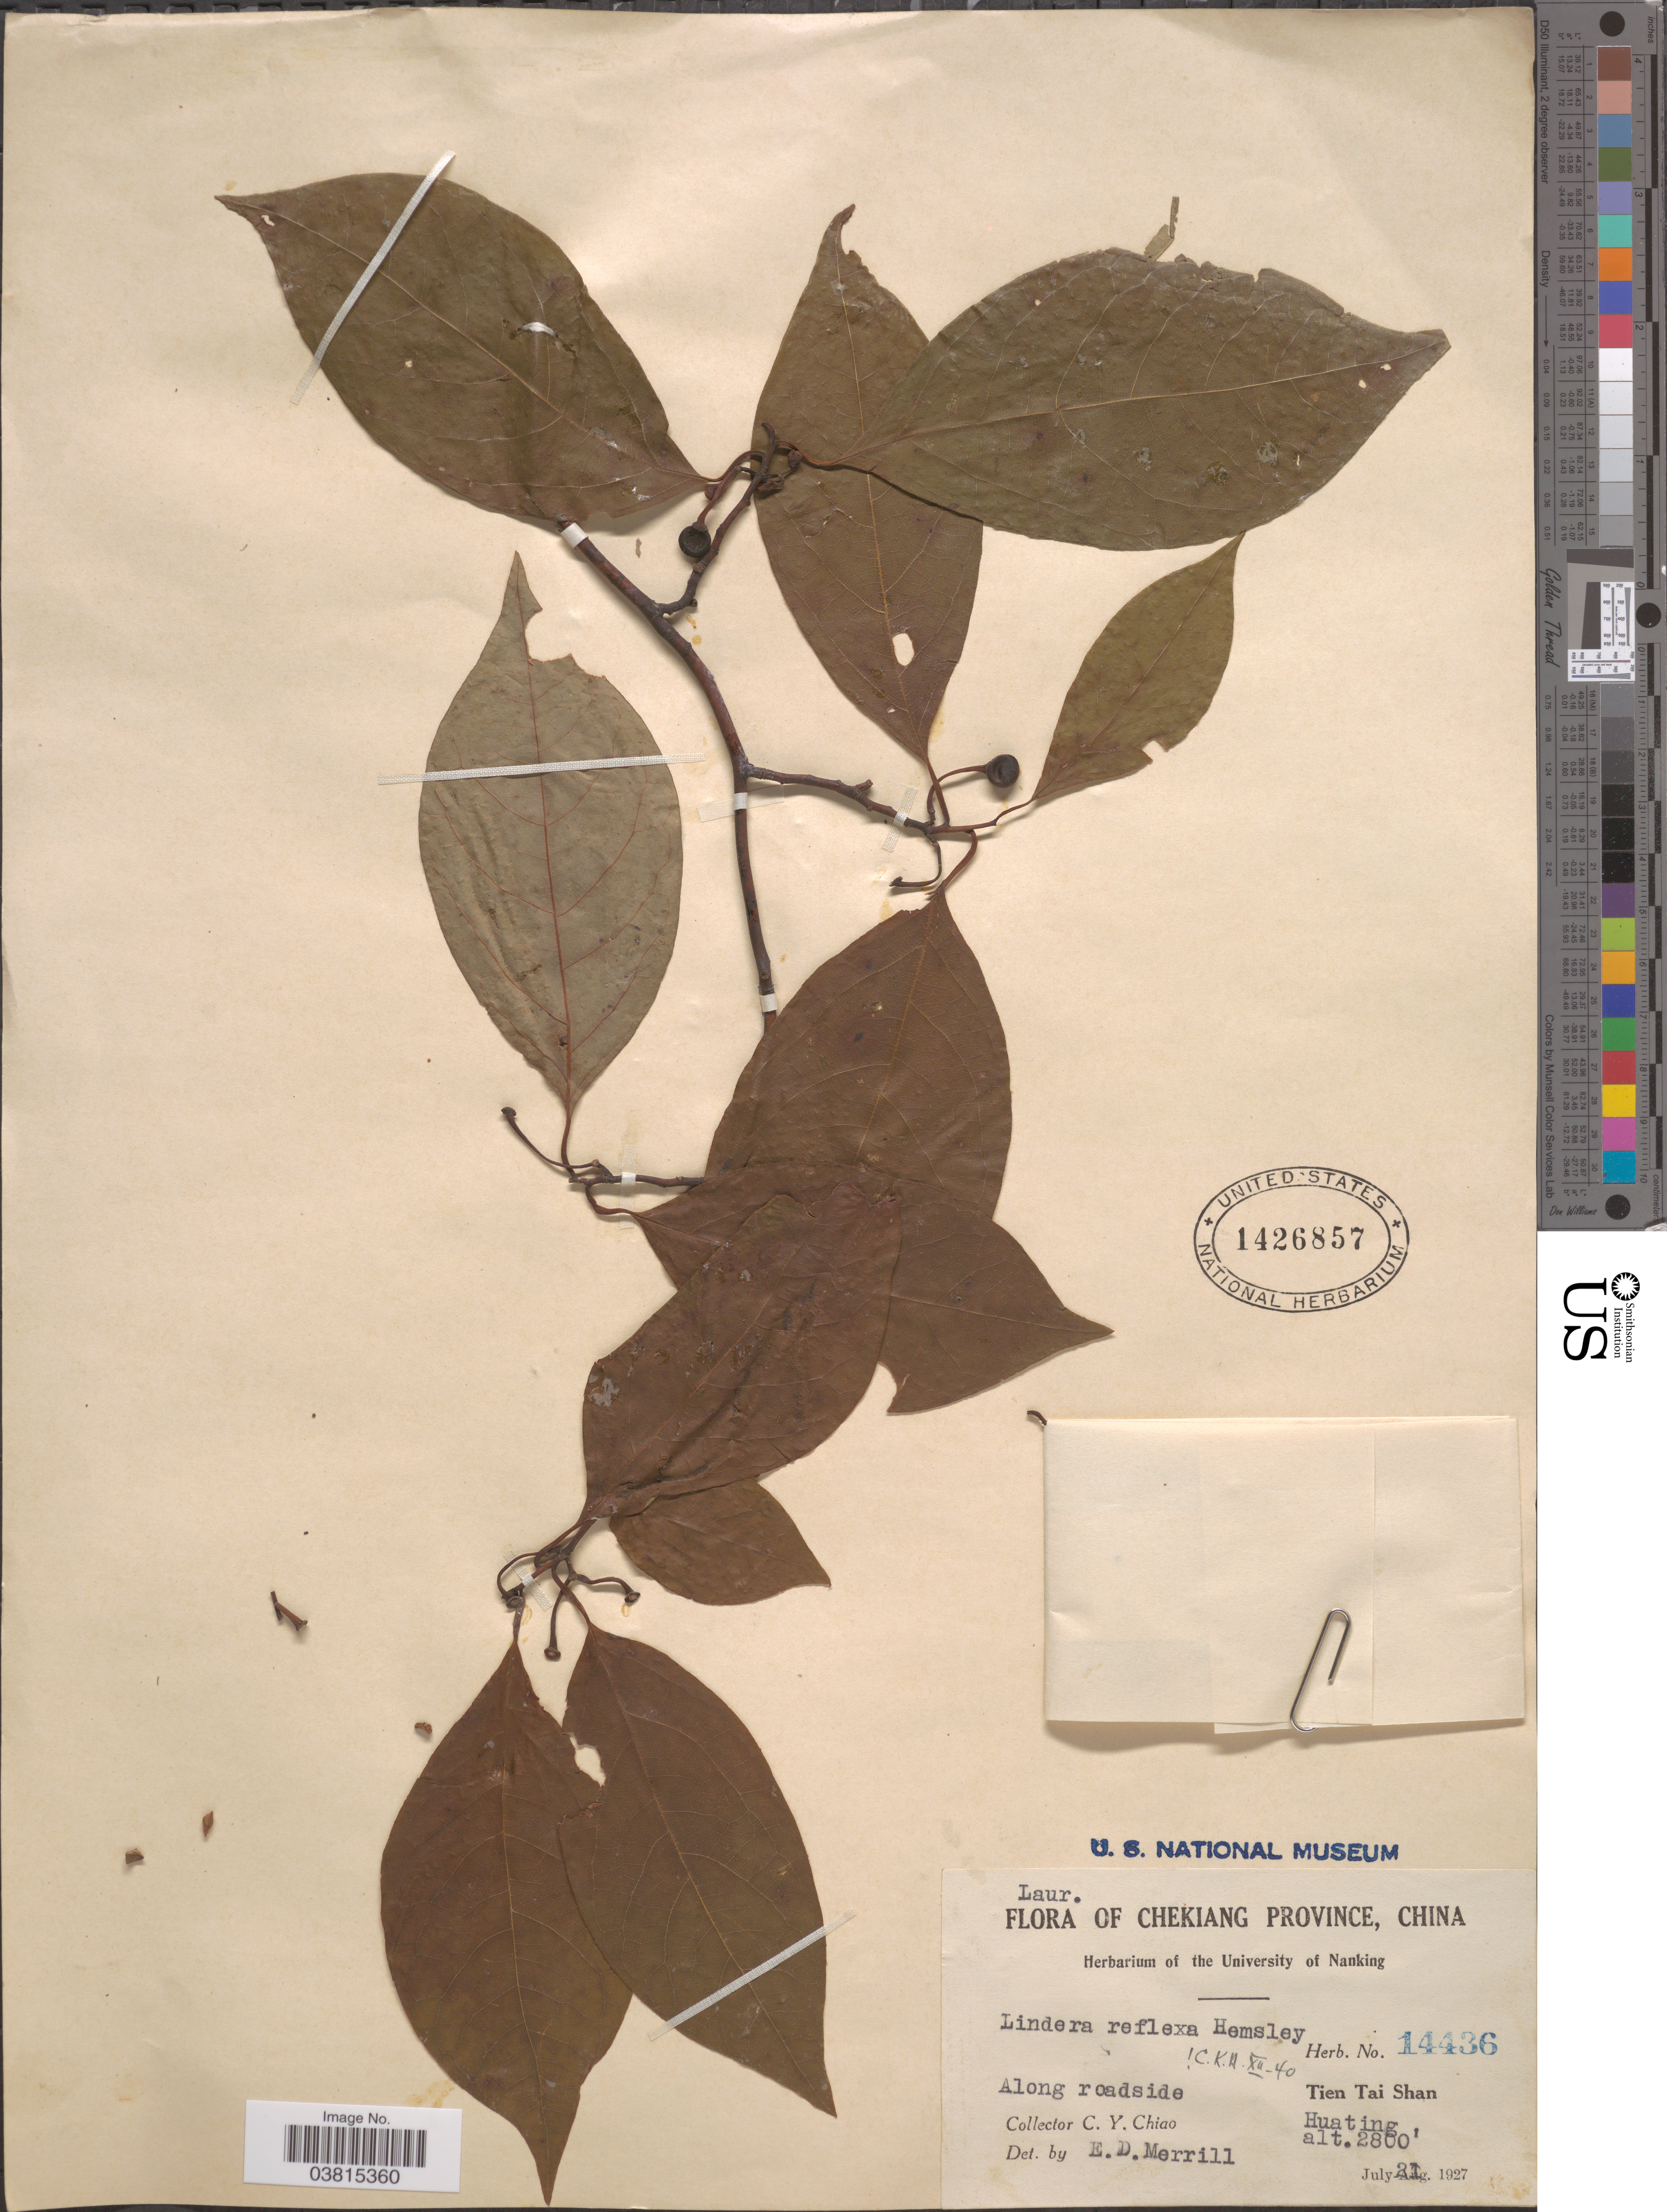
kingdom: Plantae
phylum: Tracheophyta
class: Magnoliopsida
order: Laurales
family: Lauraceae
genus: Lindera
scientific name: Lindera reflexa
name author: Hemsl.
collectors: C. Y. Chiao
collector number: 14436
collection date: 1927-07-21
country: China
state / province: Zhejiang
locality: Chekiang Province. Along roadside. Tien Tai Shan. Huating.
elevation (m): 853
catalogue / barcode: US 1426857